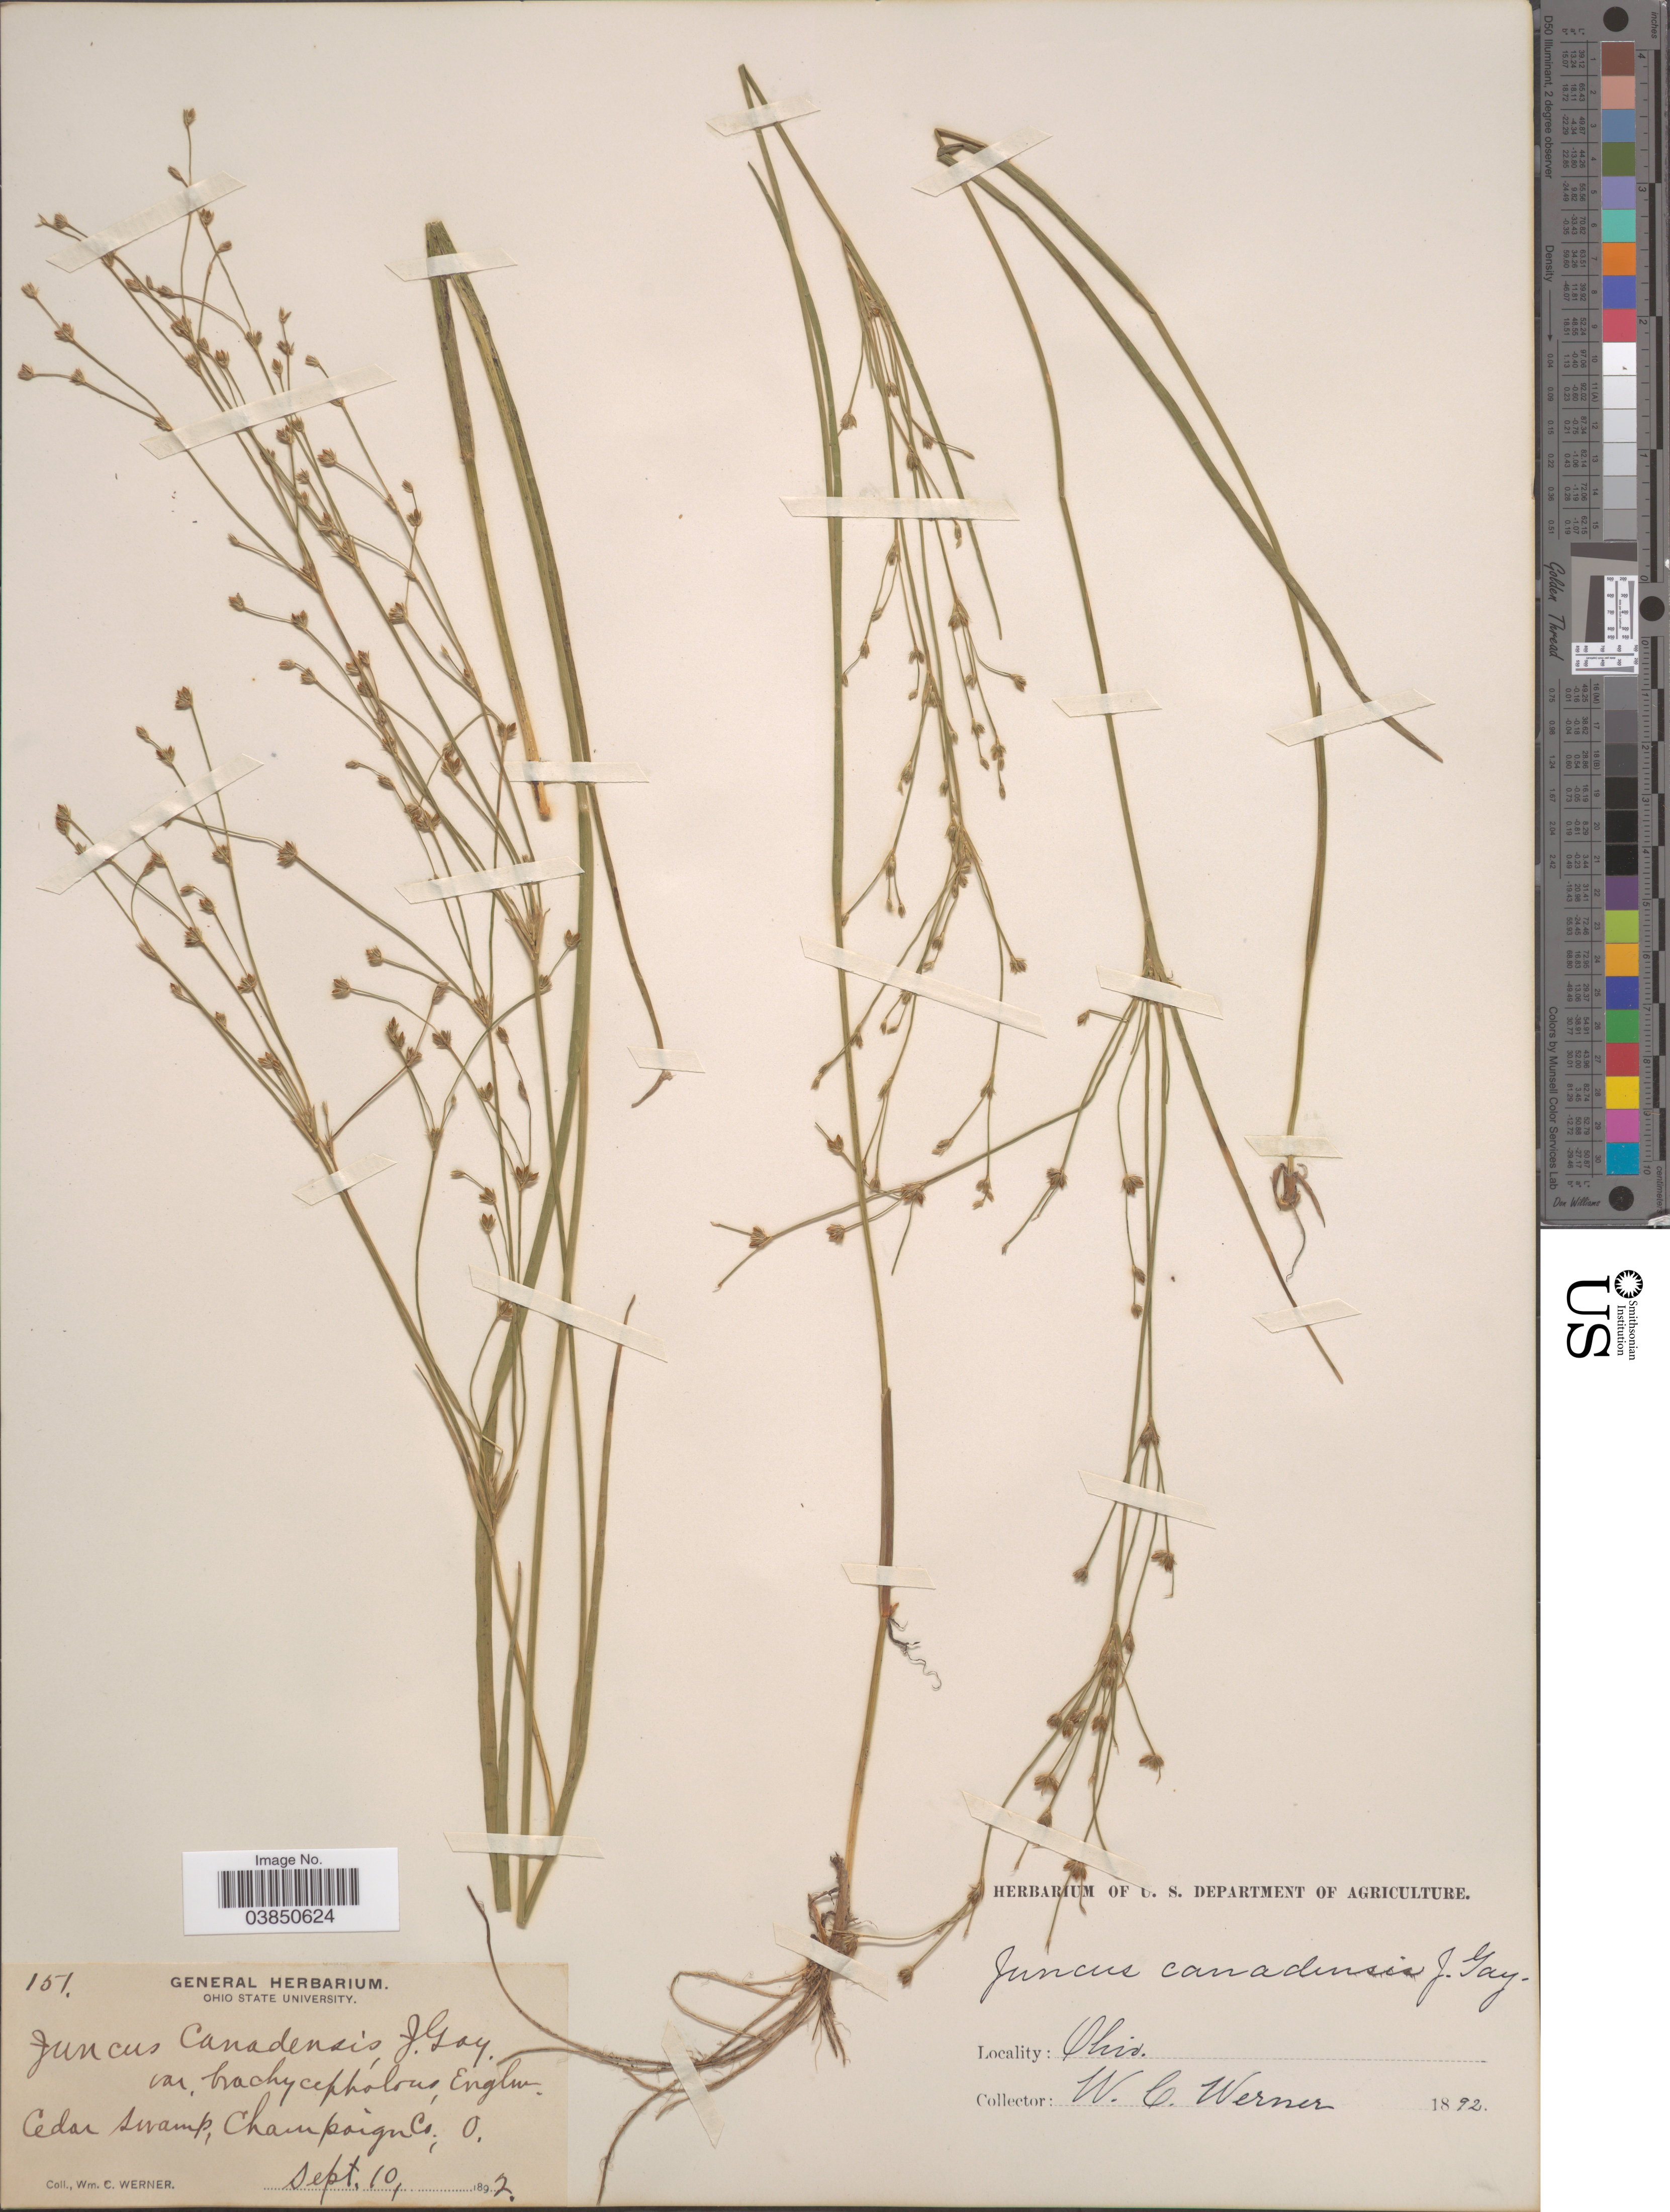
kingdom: Plantae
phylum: Tracheophyta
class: Liliopsida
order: Poales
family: Juncaceae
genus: Juncus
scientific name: Juncus brachycephalus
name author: (Engelm.) Buchenau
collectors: W. Werner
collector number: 151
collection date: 1892-09-10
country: United States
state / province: Ohio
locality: Cedar swamp, Champaign Co.